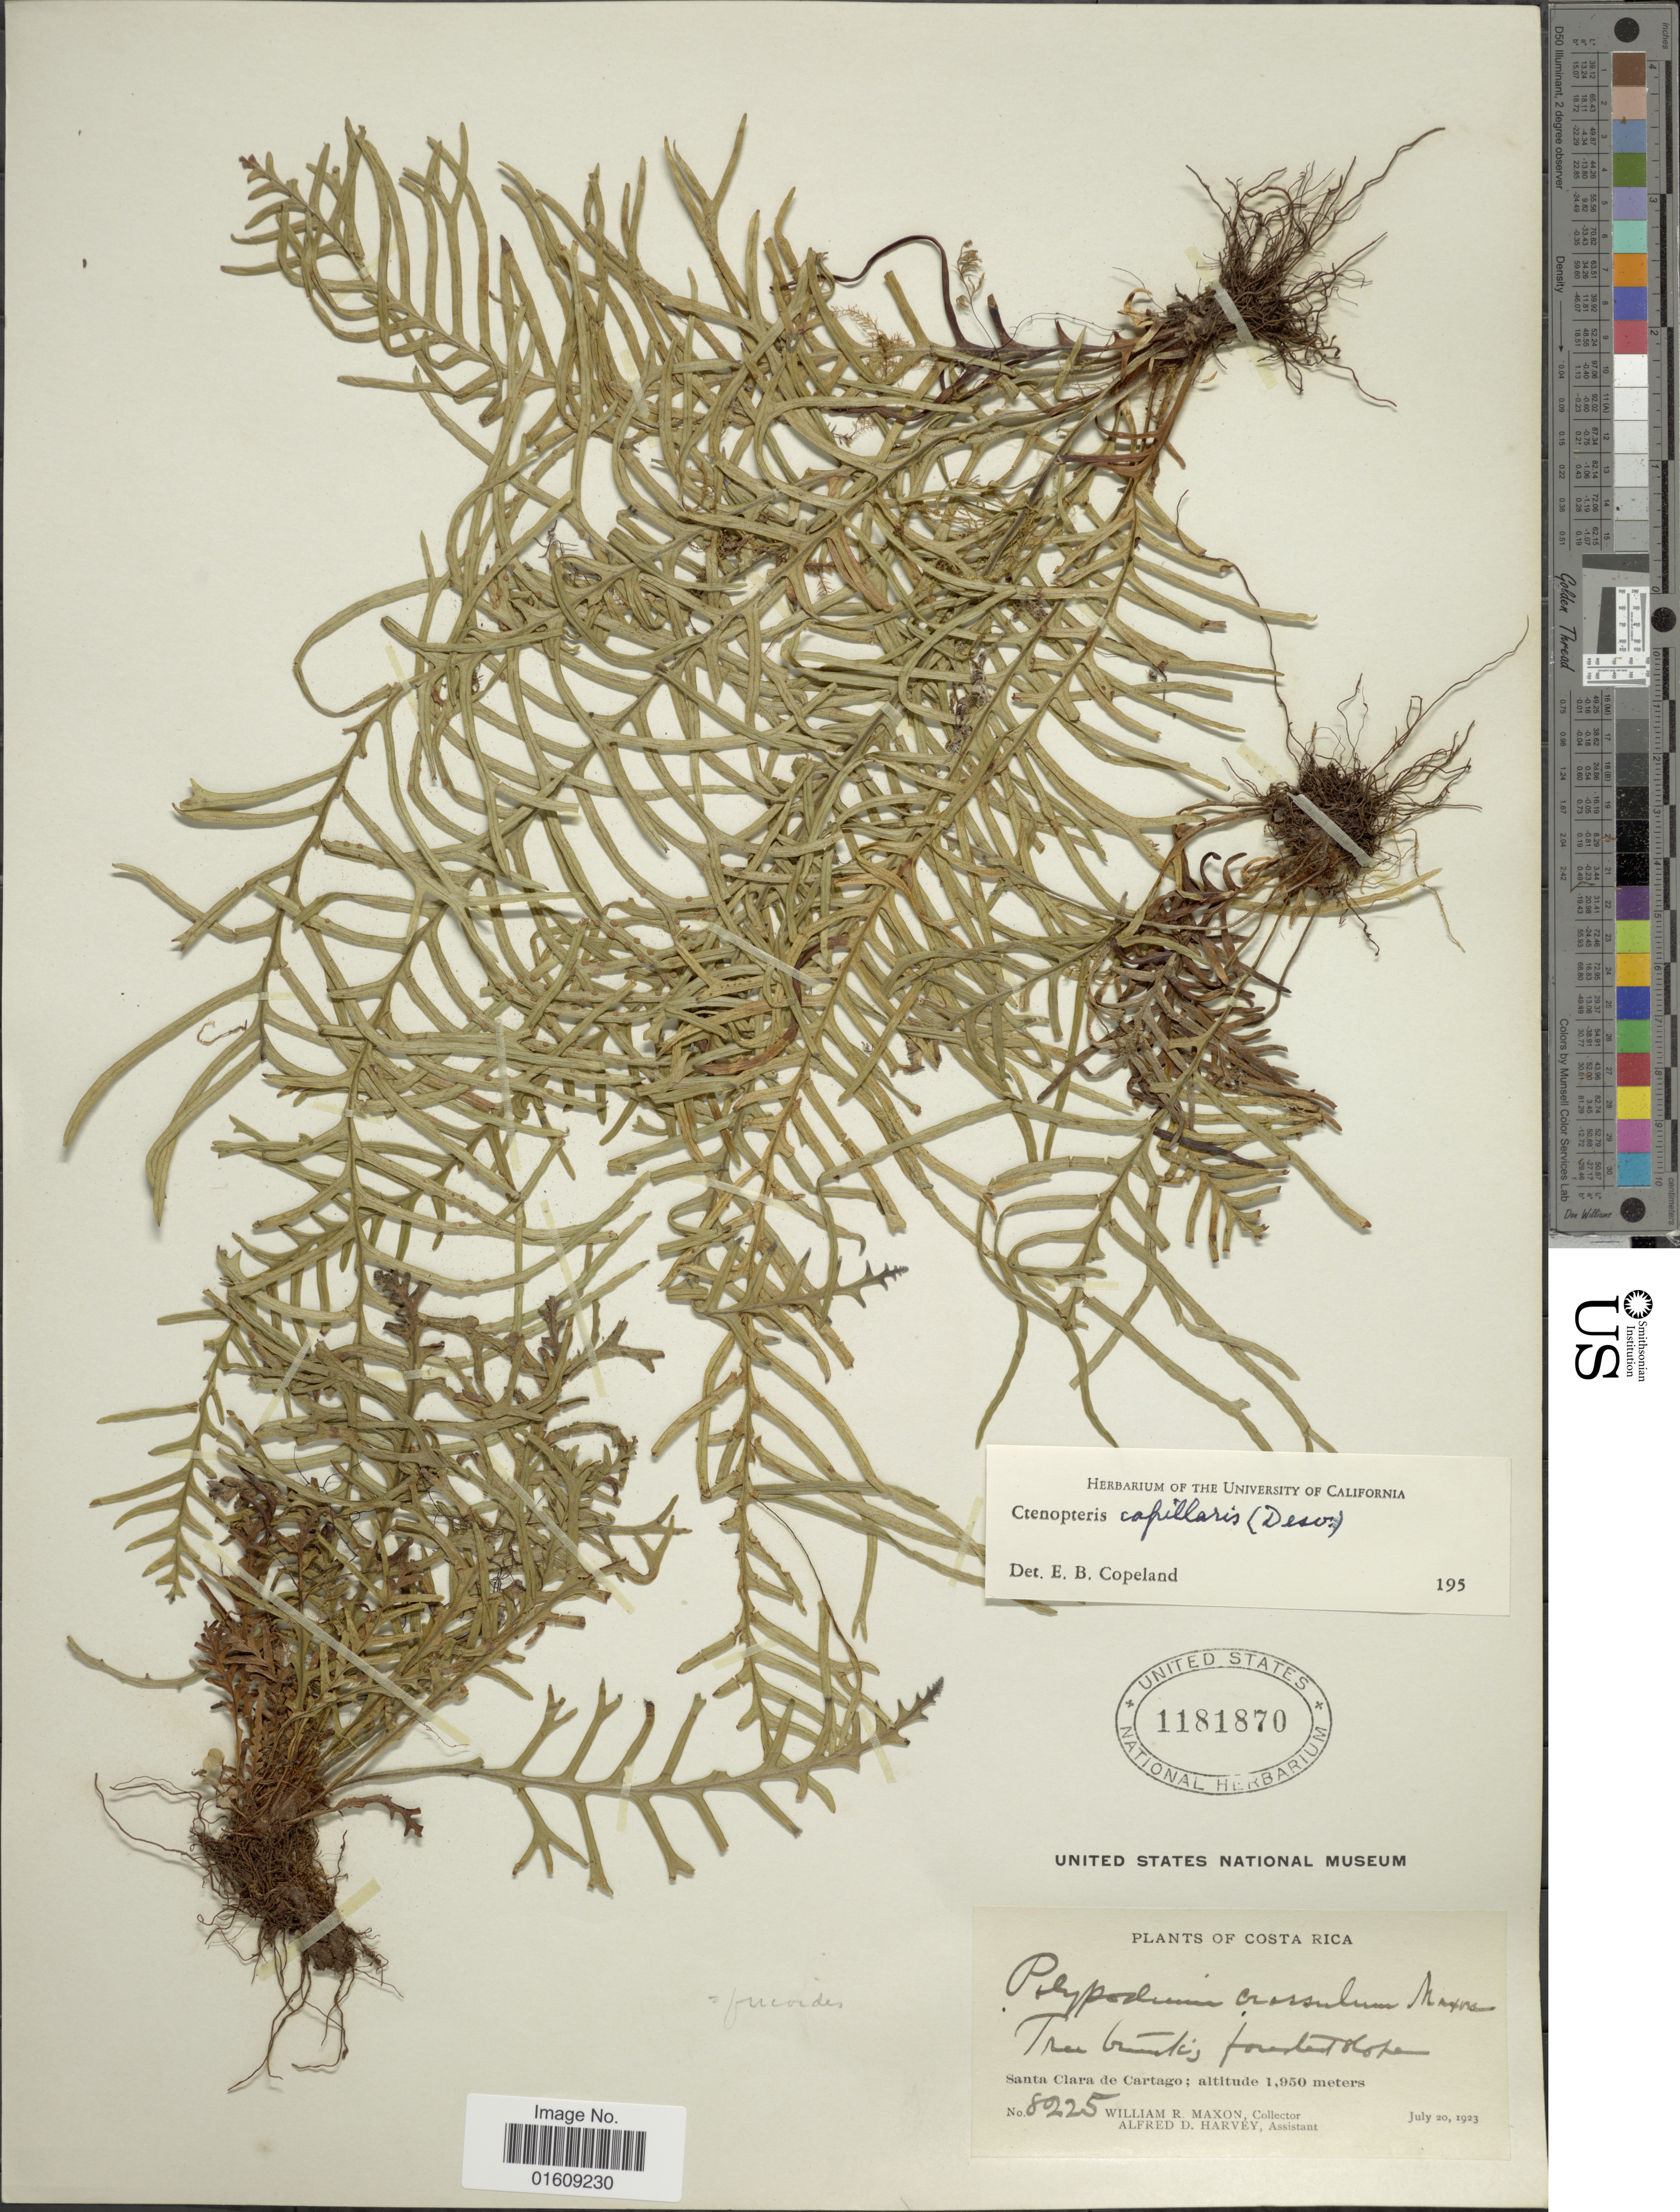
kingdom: Plantae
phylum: Tracheophyta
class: Polypodiopsida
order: Polypodiales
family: Polypodiaceae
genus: Ceradenia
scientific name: Ceradenia fucoides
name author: (Christ) L.E. Bishop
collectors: W. R. Maxon & A. D. Harvey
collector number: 8225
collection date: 1923-07-20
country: Costa Rica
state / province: Cartago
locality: Costa Rica, Santa Clara da Cartago.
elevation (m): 1950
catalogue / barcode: US 1181870